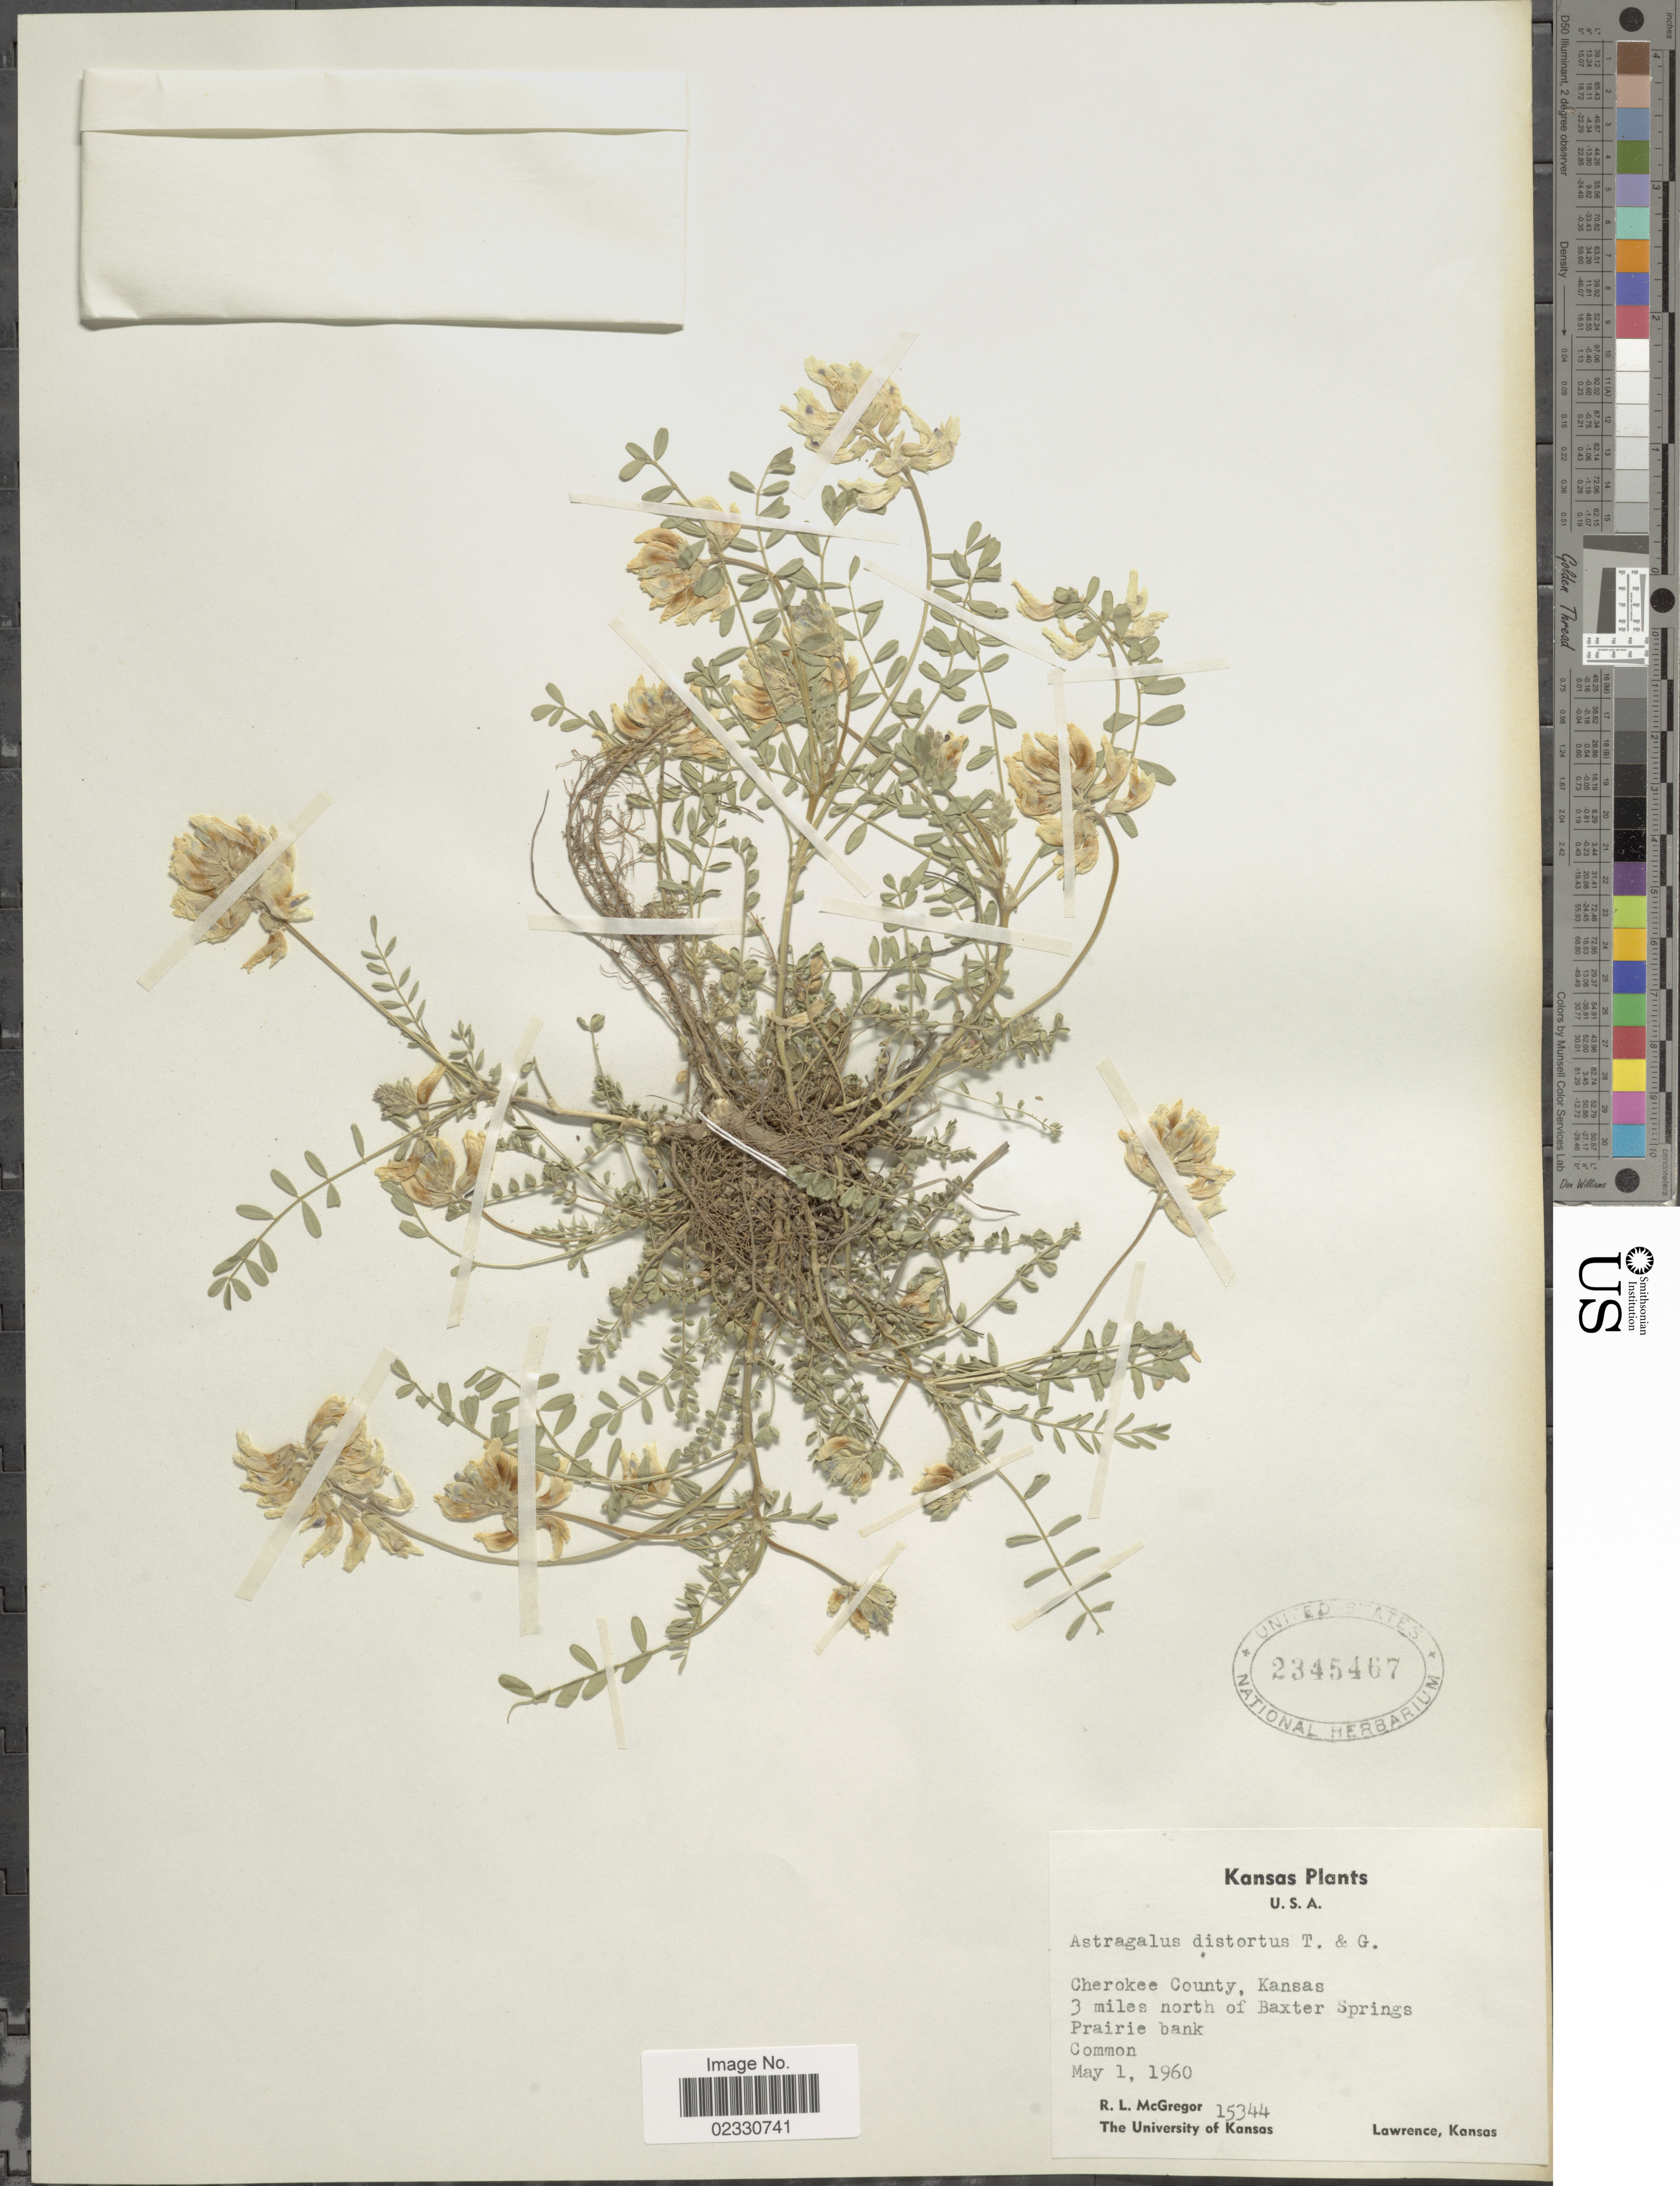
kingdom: Plantae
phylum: Tracheophyta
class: Magnoliopsida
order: Fabales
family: Fabaceae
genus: Astragalus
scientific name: Astragalus distortus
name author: Torr. & A. Gray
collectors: R. McGregor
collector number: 15344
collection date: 1960-05-01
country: United States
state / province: Kansas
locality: Cherokee County, 3 miles north of Baxter Springs, prairie bank.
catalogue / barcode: US 2345467